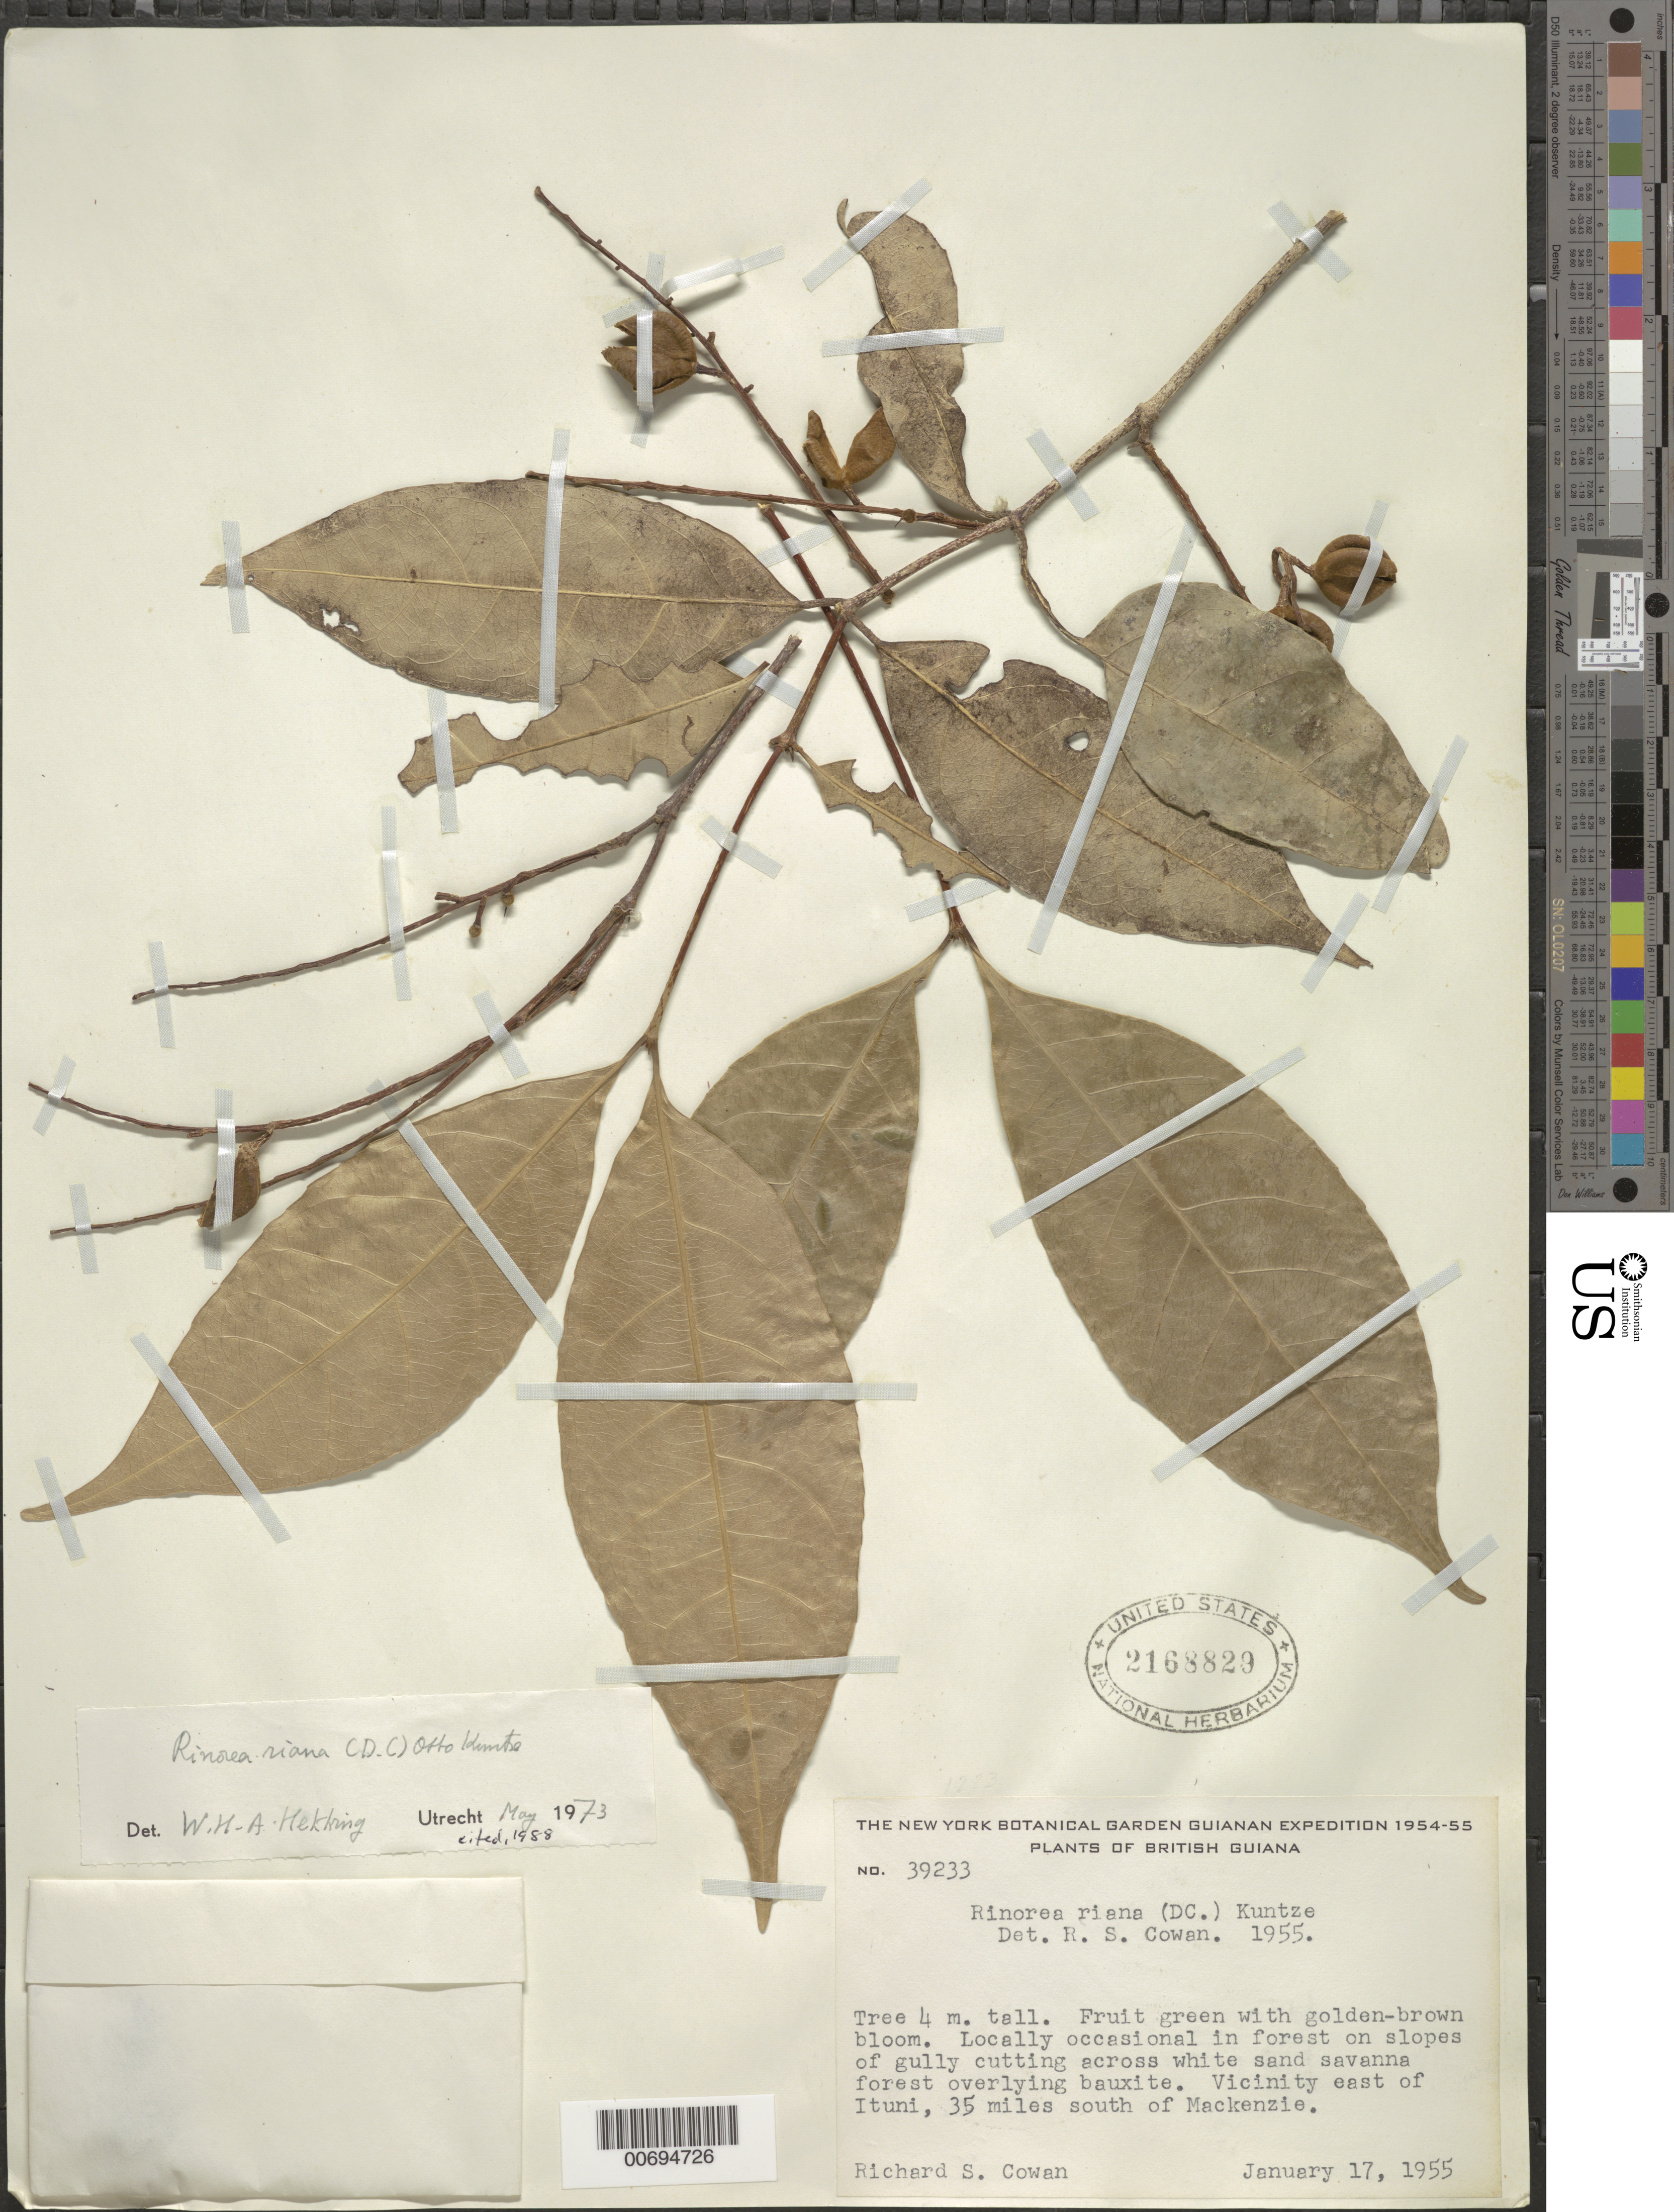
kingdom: Plantae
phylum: Tracheophyta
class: Magnoliopsida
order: Malpighiales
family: Violaceae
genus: Rinorea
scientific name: Rinorea riana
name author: Kuntze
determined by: Hekking, W. H. A.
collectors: R. S. Cowan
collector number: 39233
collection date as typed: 17-Jan-55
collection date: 1955-01-17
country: Guyana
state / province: U. Demerara-Berbice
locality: Mackenzie Mines area, vic. E of Ituni, 35 mi. S of Mackenzie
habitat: White sand savanna forest overlying bauxite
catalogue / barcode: US 2168829